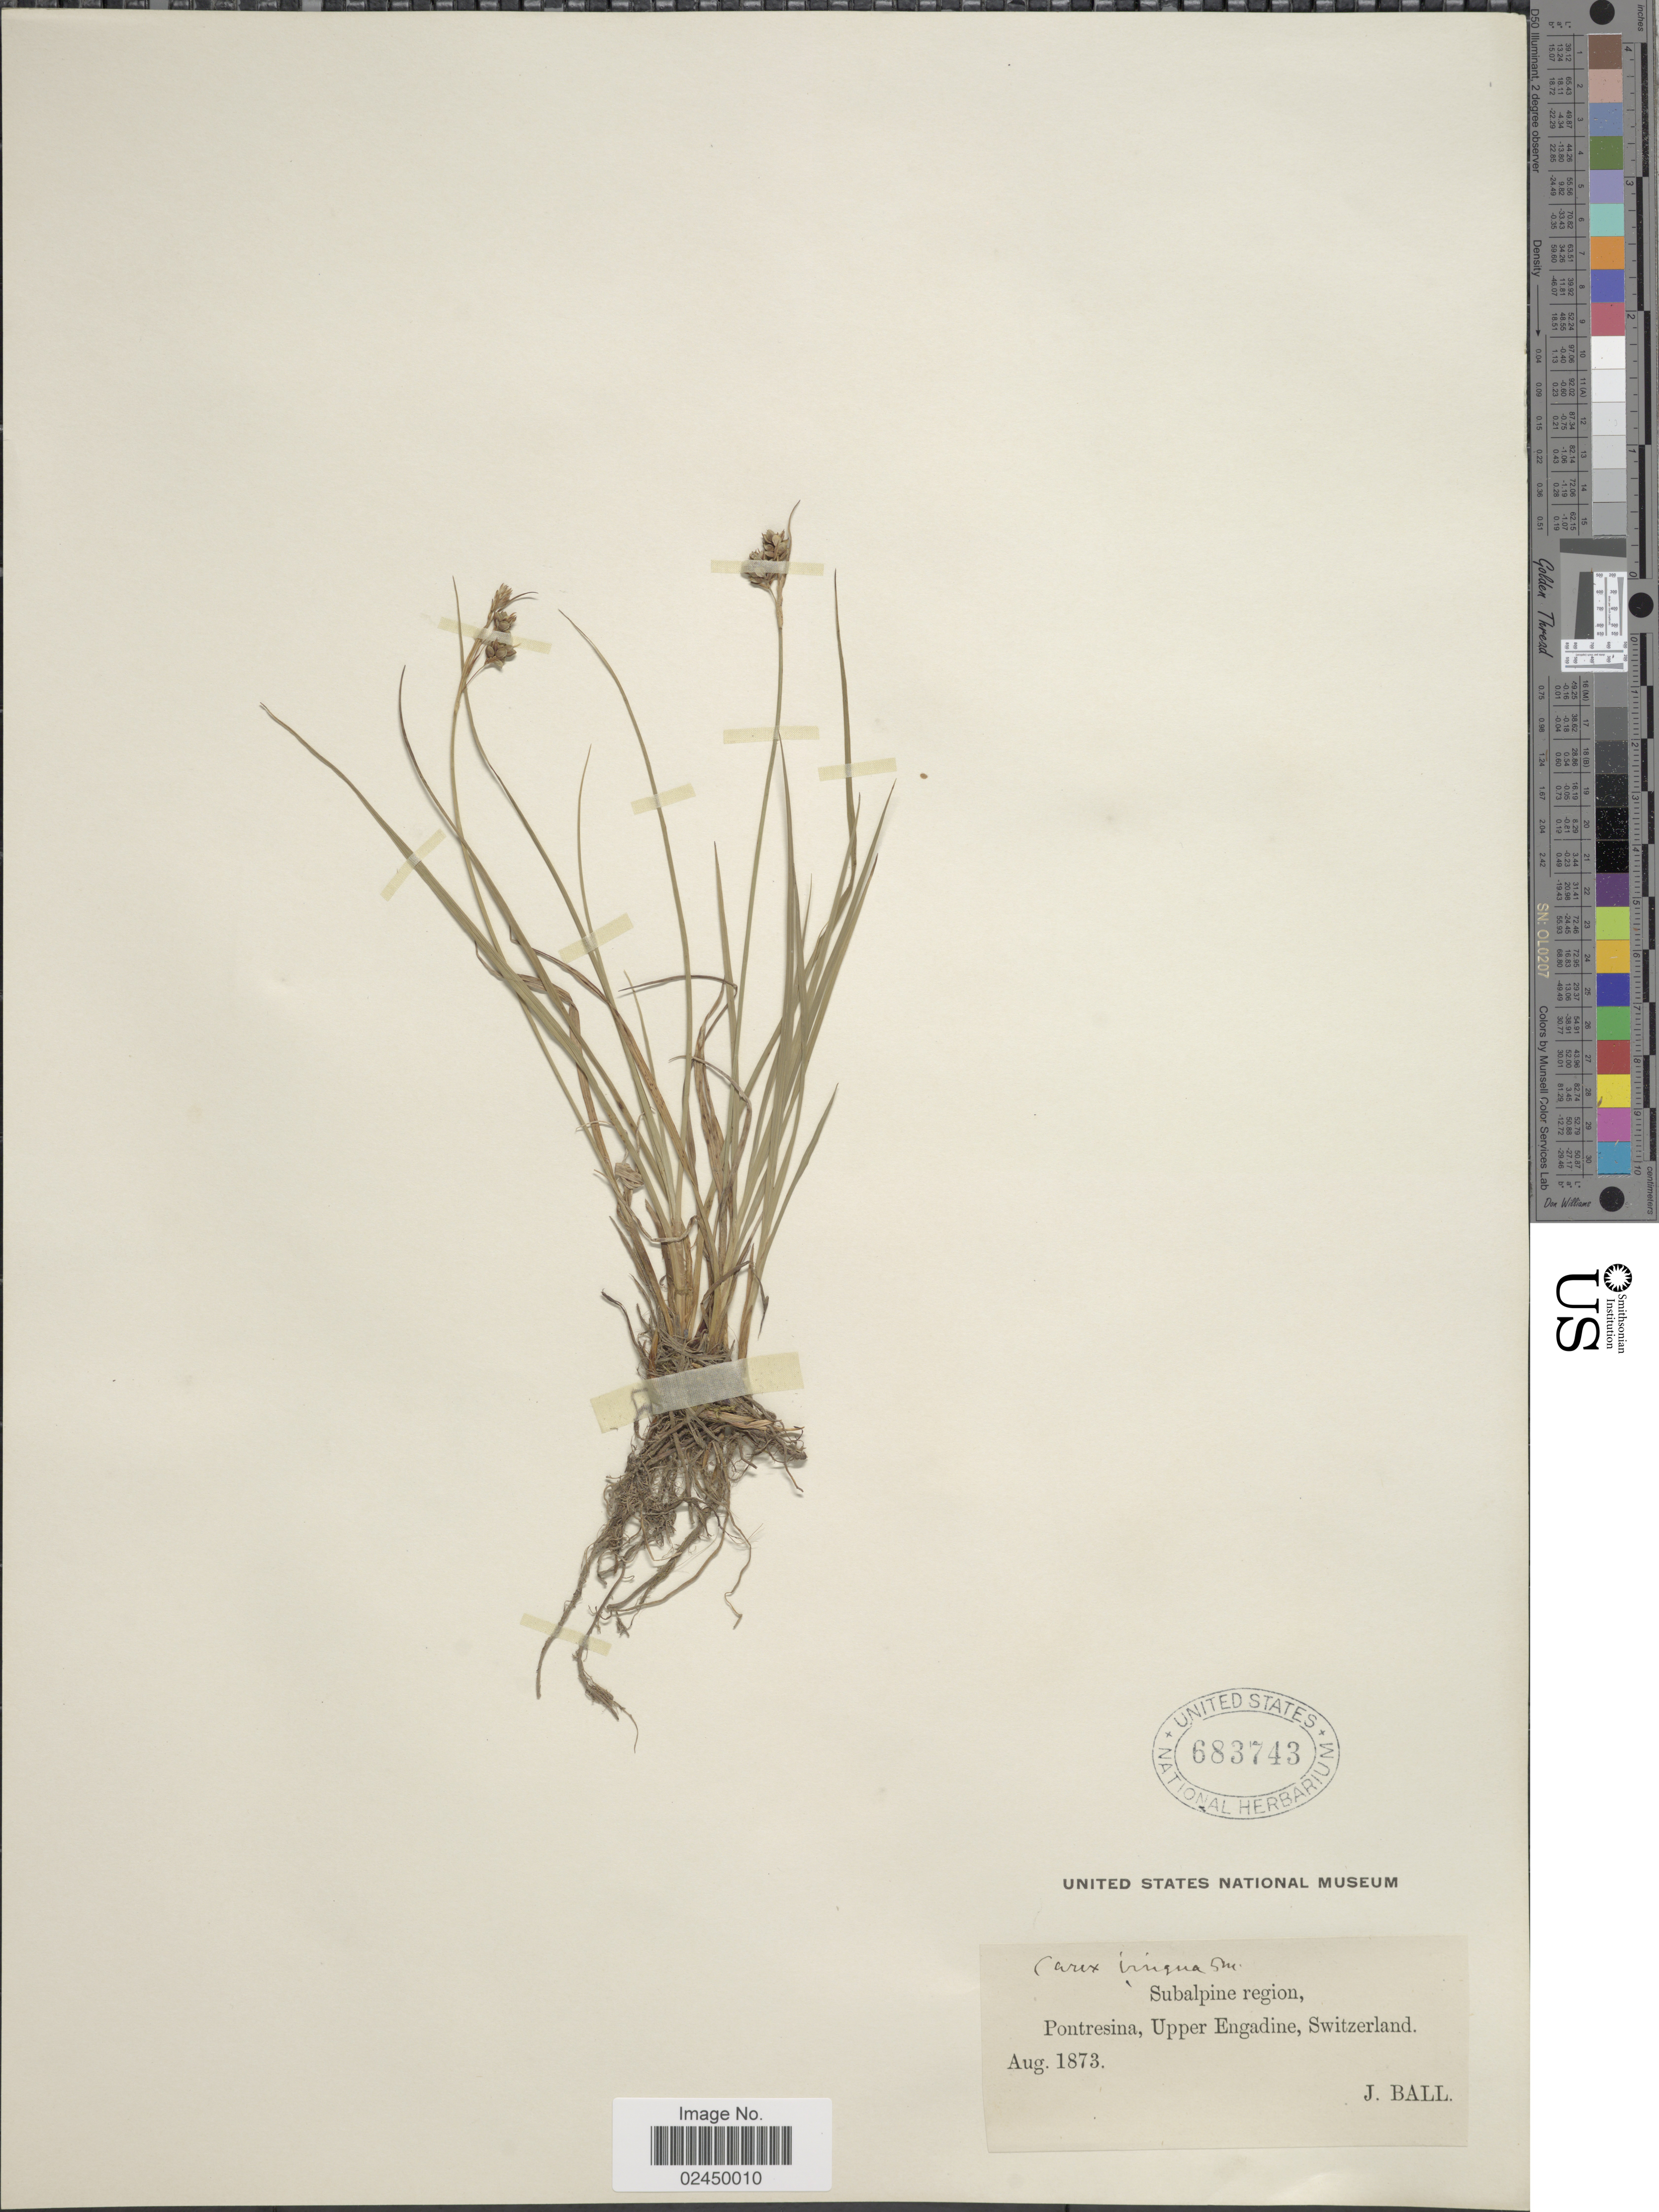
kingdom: Plantae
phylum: Tracheophyta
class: Liliopsida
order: Poales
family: Cyperaceae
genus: Carex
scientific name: Carex irrigua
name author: (Wahlenb.) Sm. ex Hoppe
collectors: J. Ball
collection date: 1873-08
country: Switzerland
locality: Cubalpine region, Pontresina, Upper Engadine, Switzerland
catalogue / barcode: US 683743